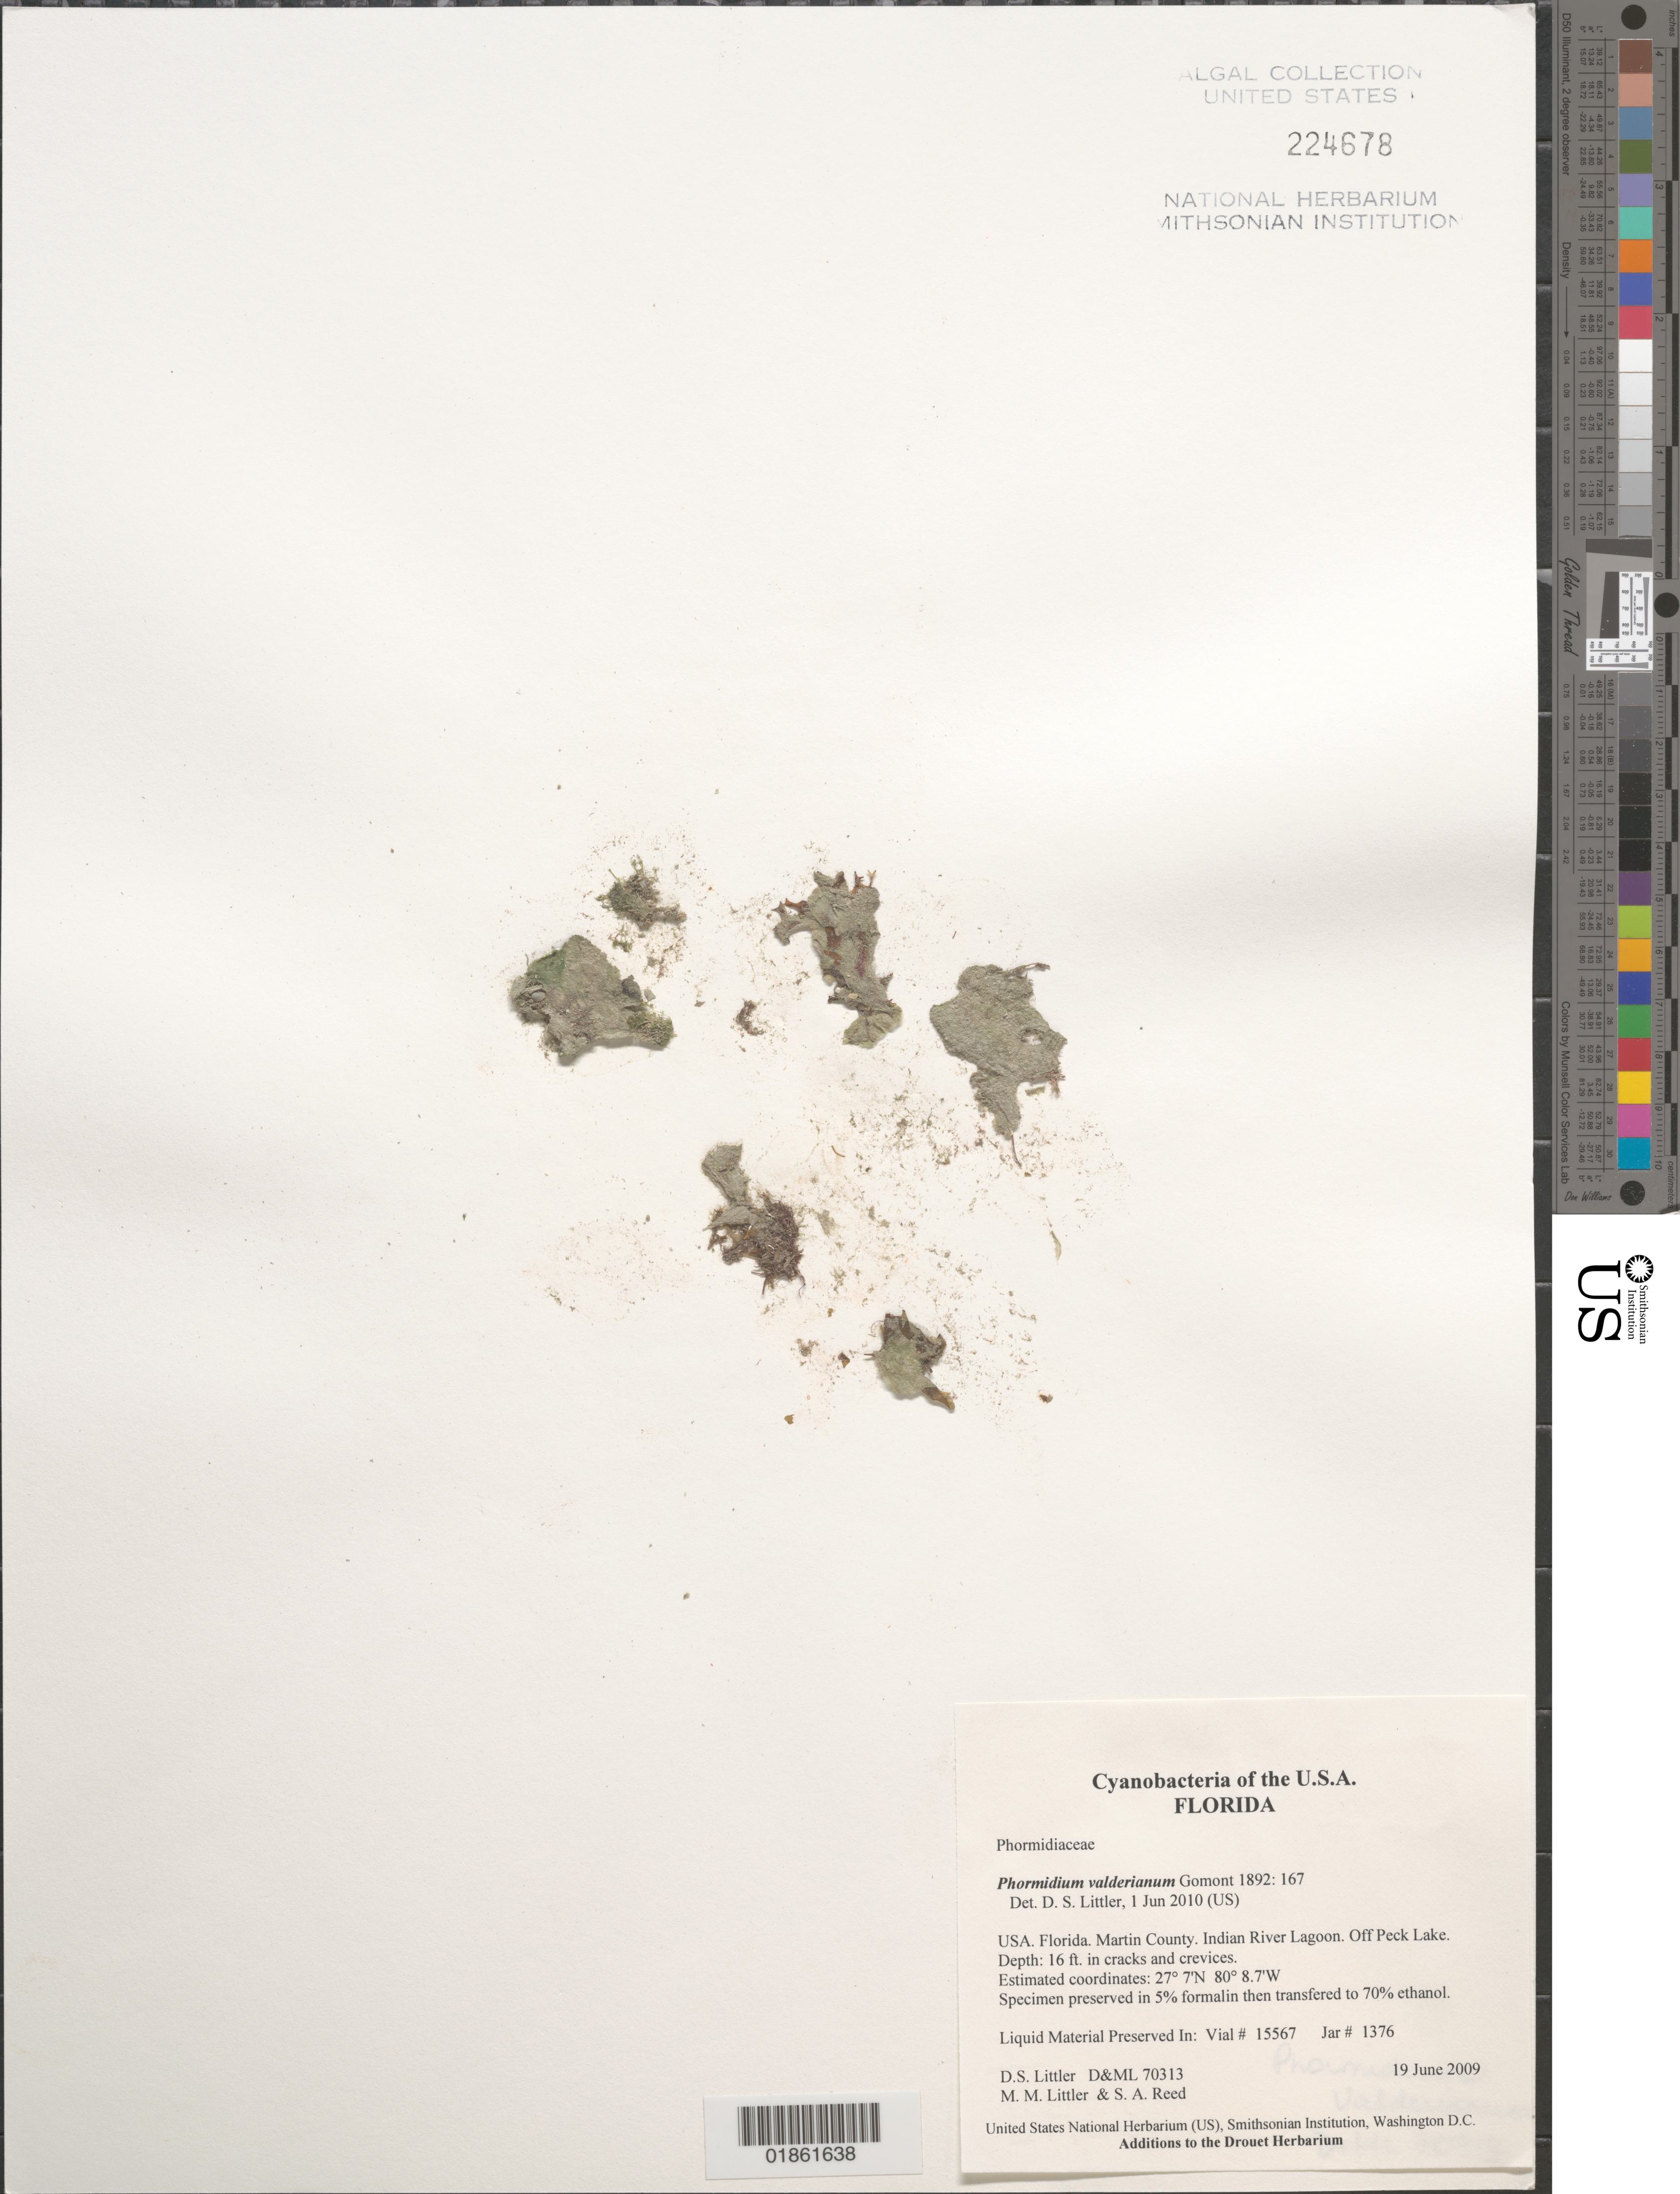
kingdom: Bacteria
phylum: Cyanobacteria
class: Cyanobacteriia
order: Cyanobacteriales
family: Oscillatoriaceae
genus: Phormidium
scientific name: Phormidium valderianum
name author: Gomont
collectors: D. S. Littler & M. M. Littler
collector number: D&ML 70313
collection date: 2009-06-19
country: United States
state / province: Florida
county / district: Saint Lucie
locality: Ft. Pierce. St. Lucie Inlet. Off Peck's Lake.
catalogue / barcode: US 224678